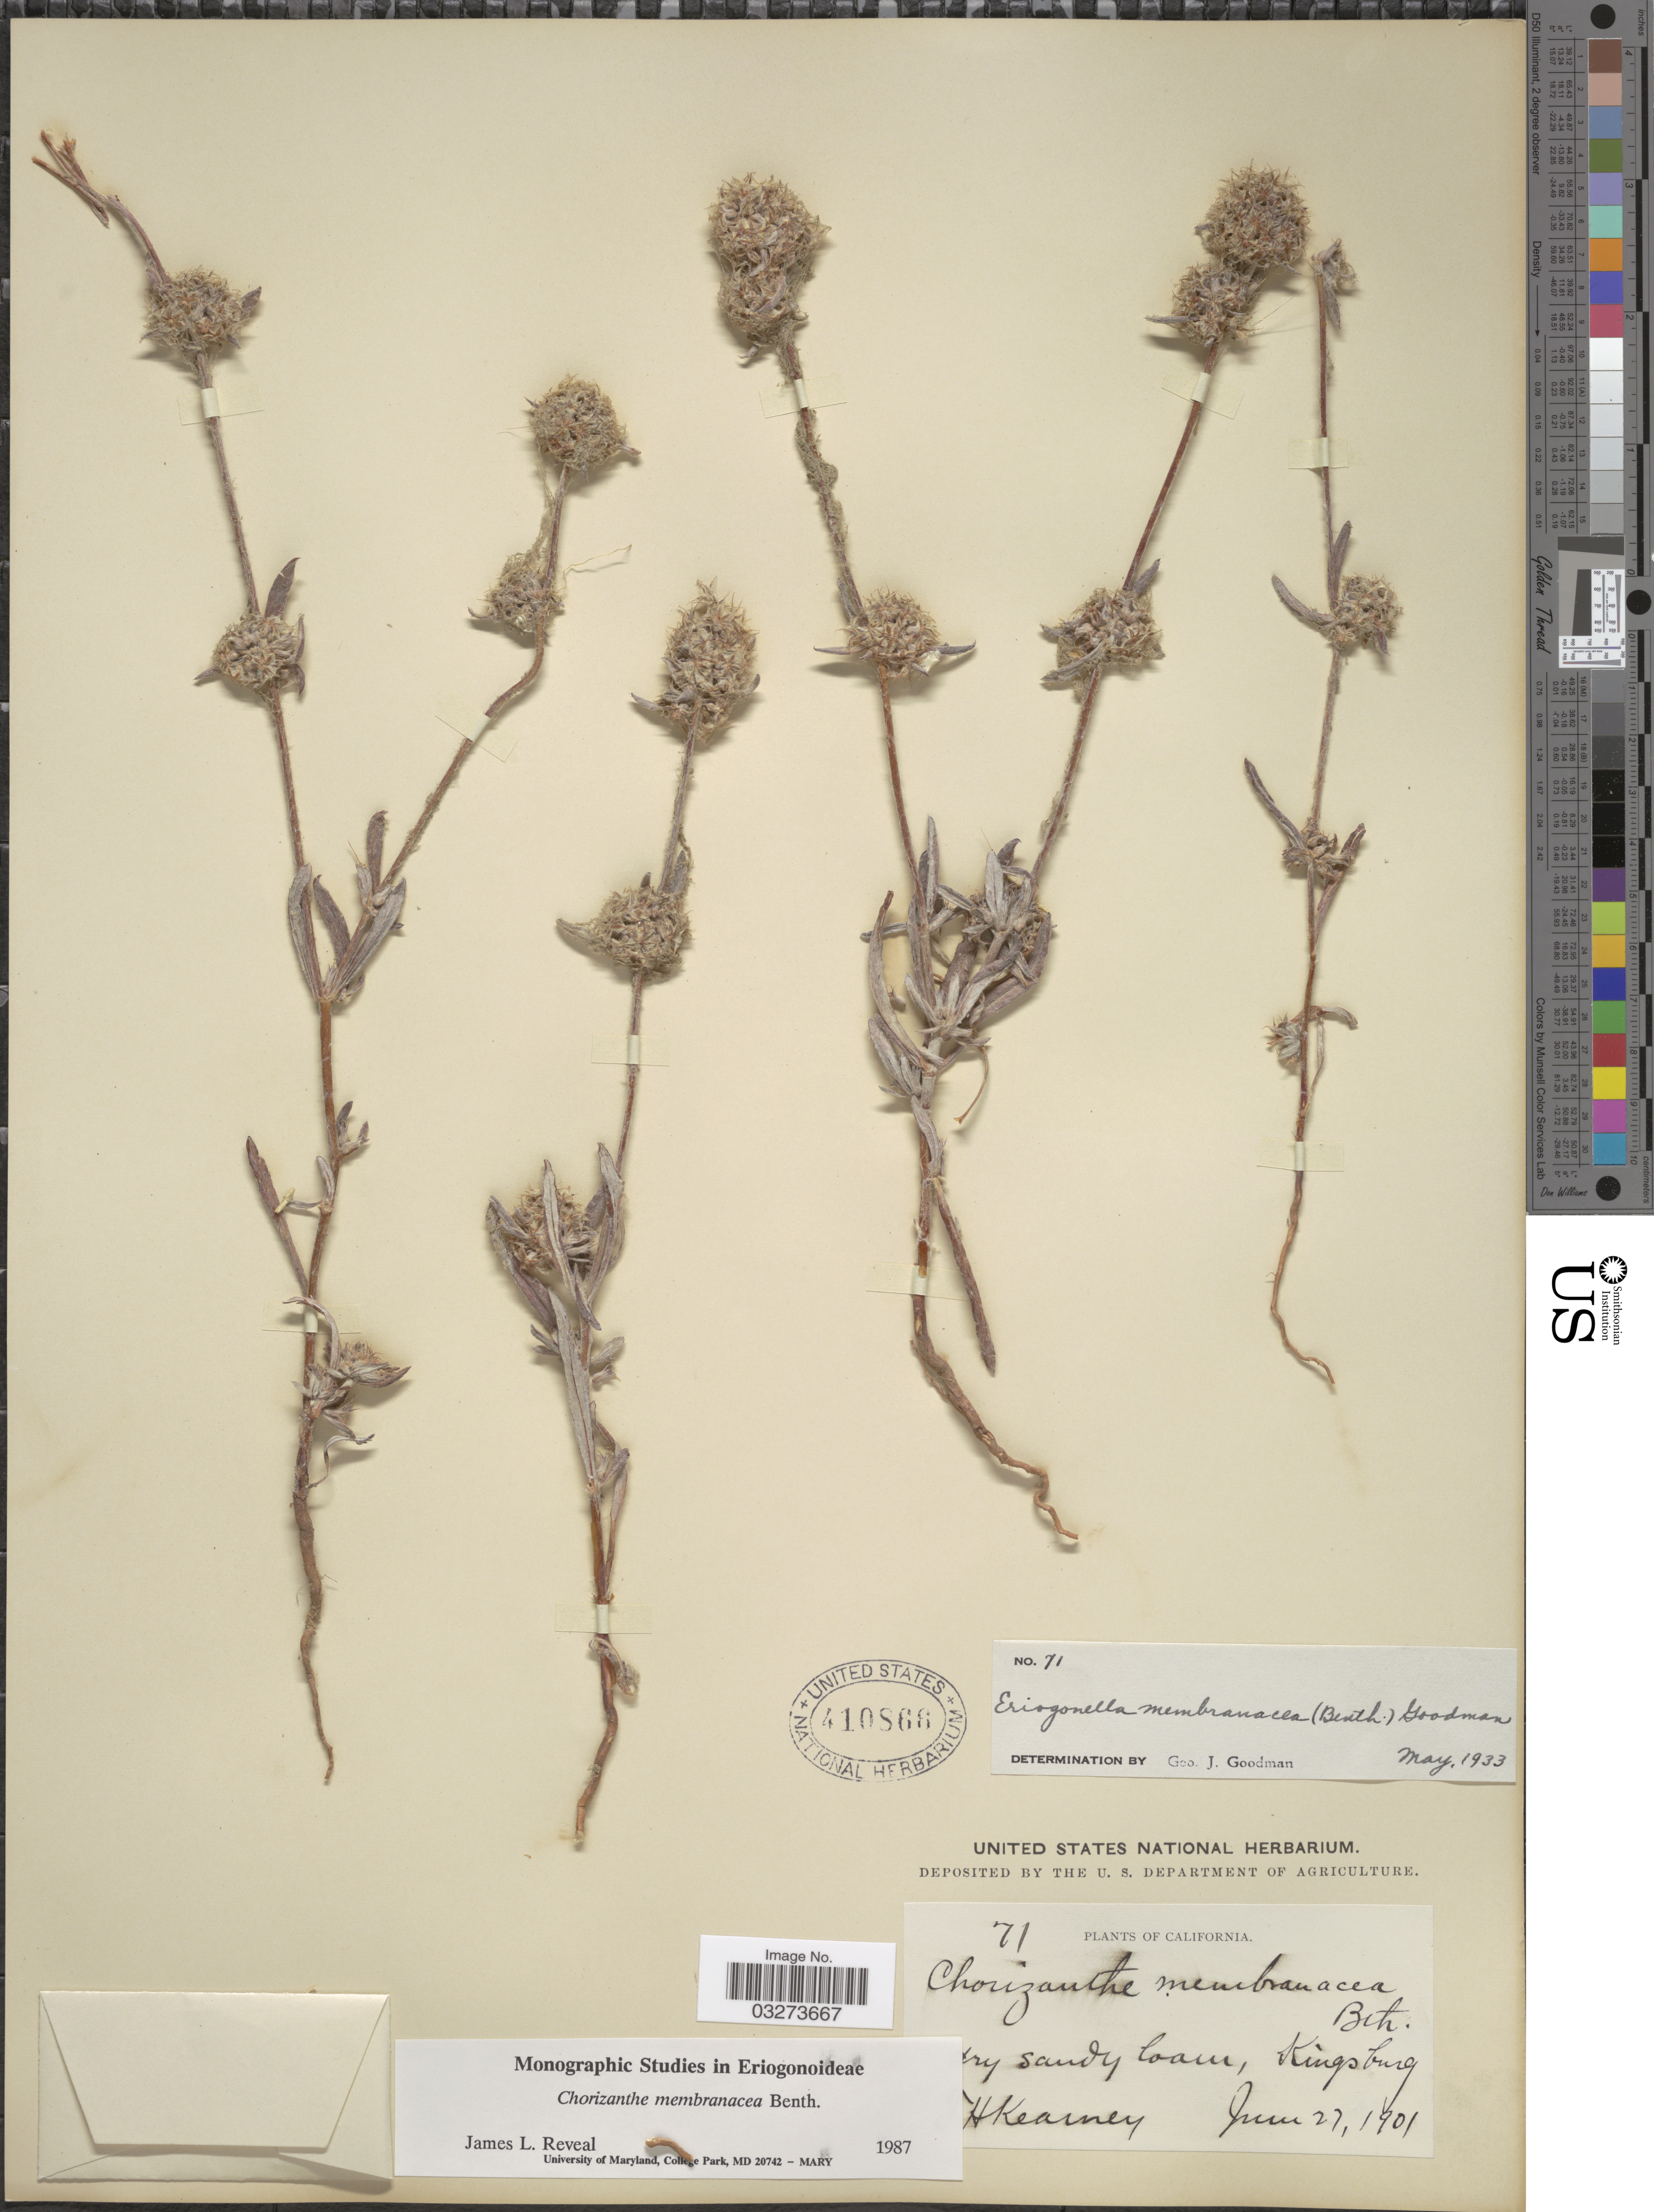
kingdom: Plantae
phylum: Tracheophyta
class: Magnoliopsida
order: Caryophyllales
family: Polygonaceae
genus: Chorizanthe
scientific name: Chorizanthe membranacea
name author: Benth.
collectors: T. H. Kearney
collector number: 71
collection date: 1901-06-27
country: United States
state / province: California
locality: Kingsburg.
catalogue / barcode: US 410866